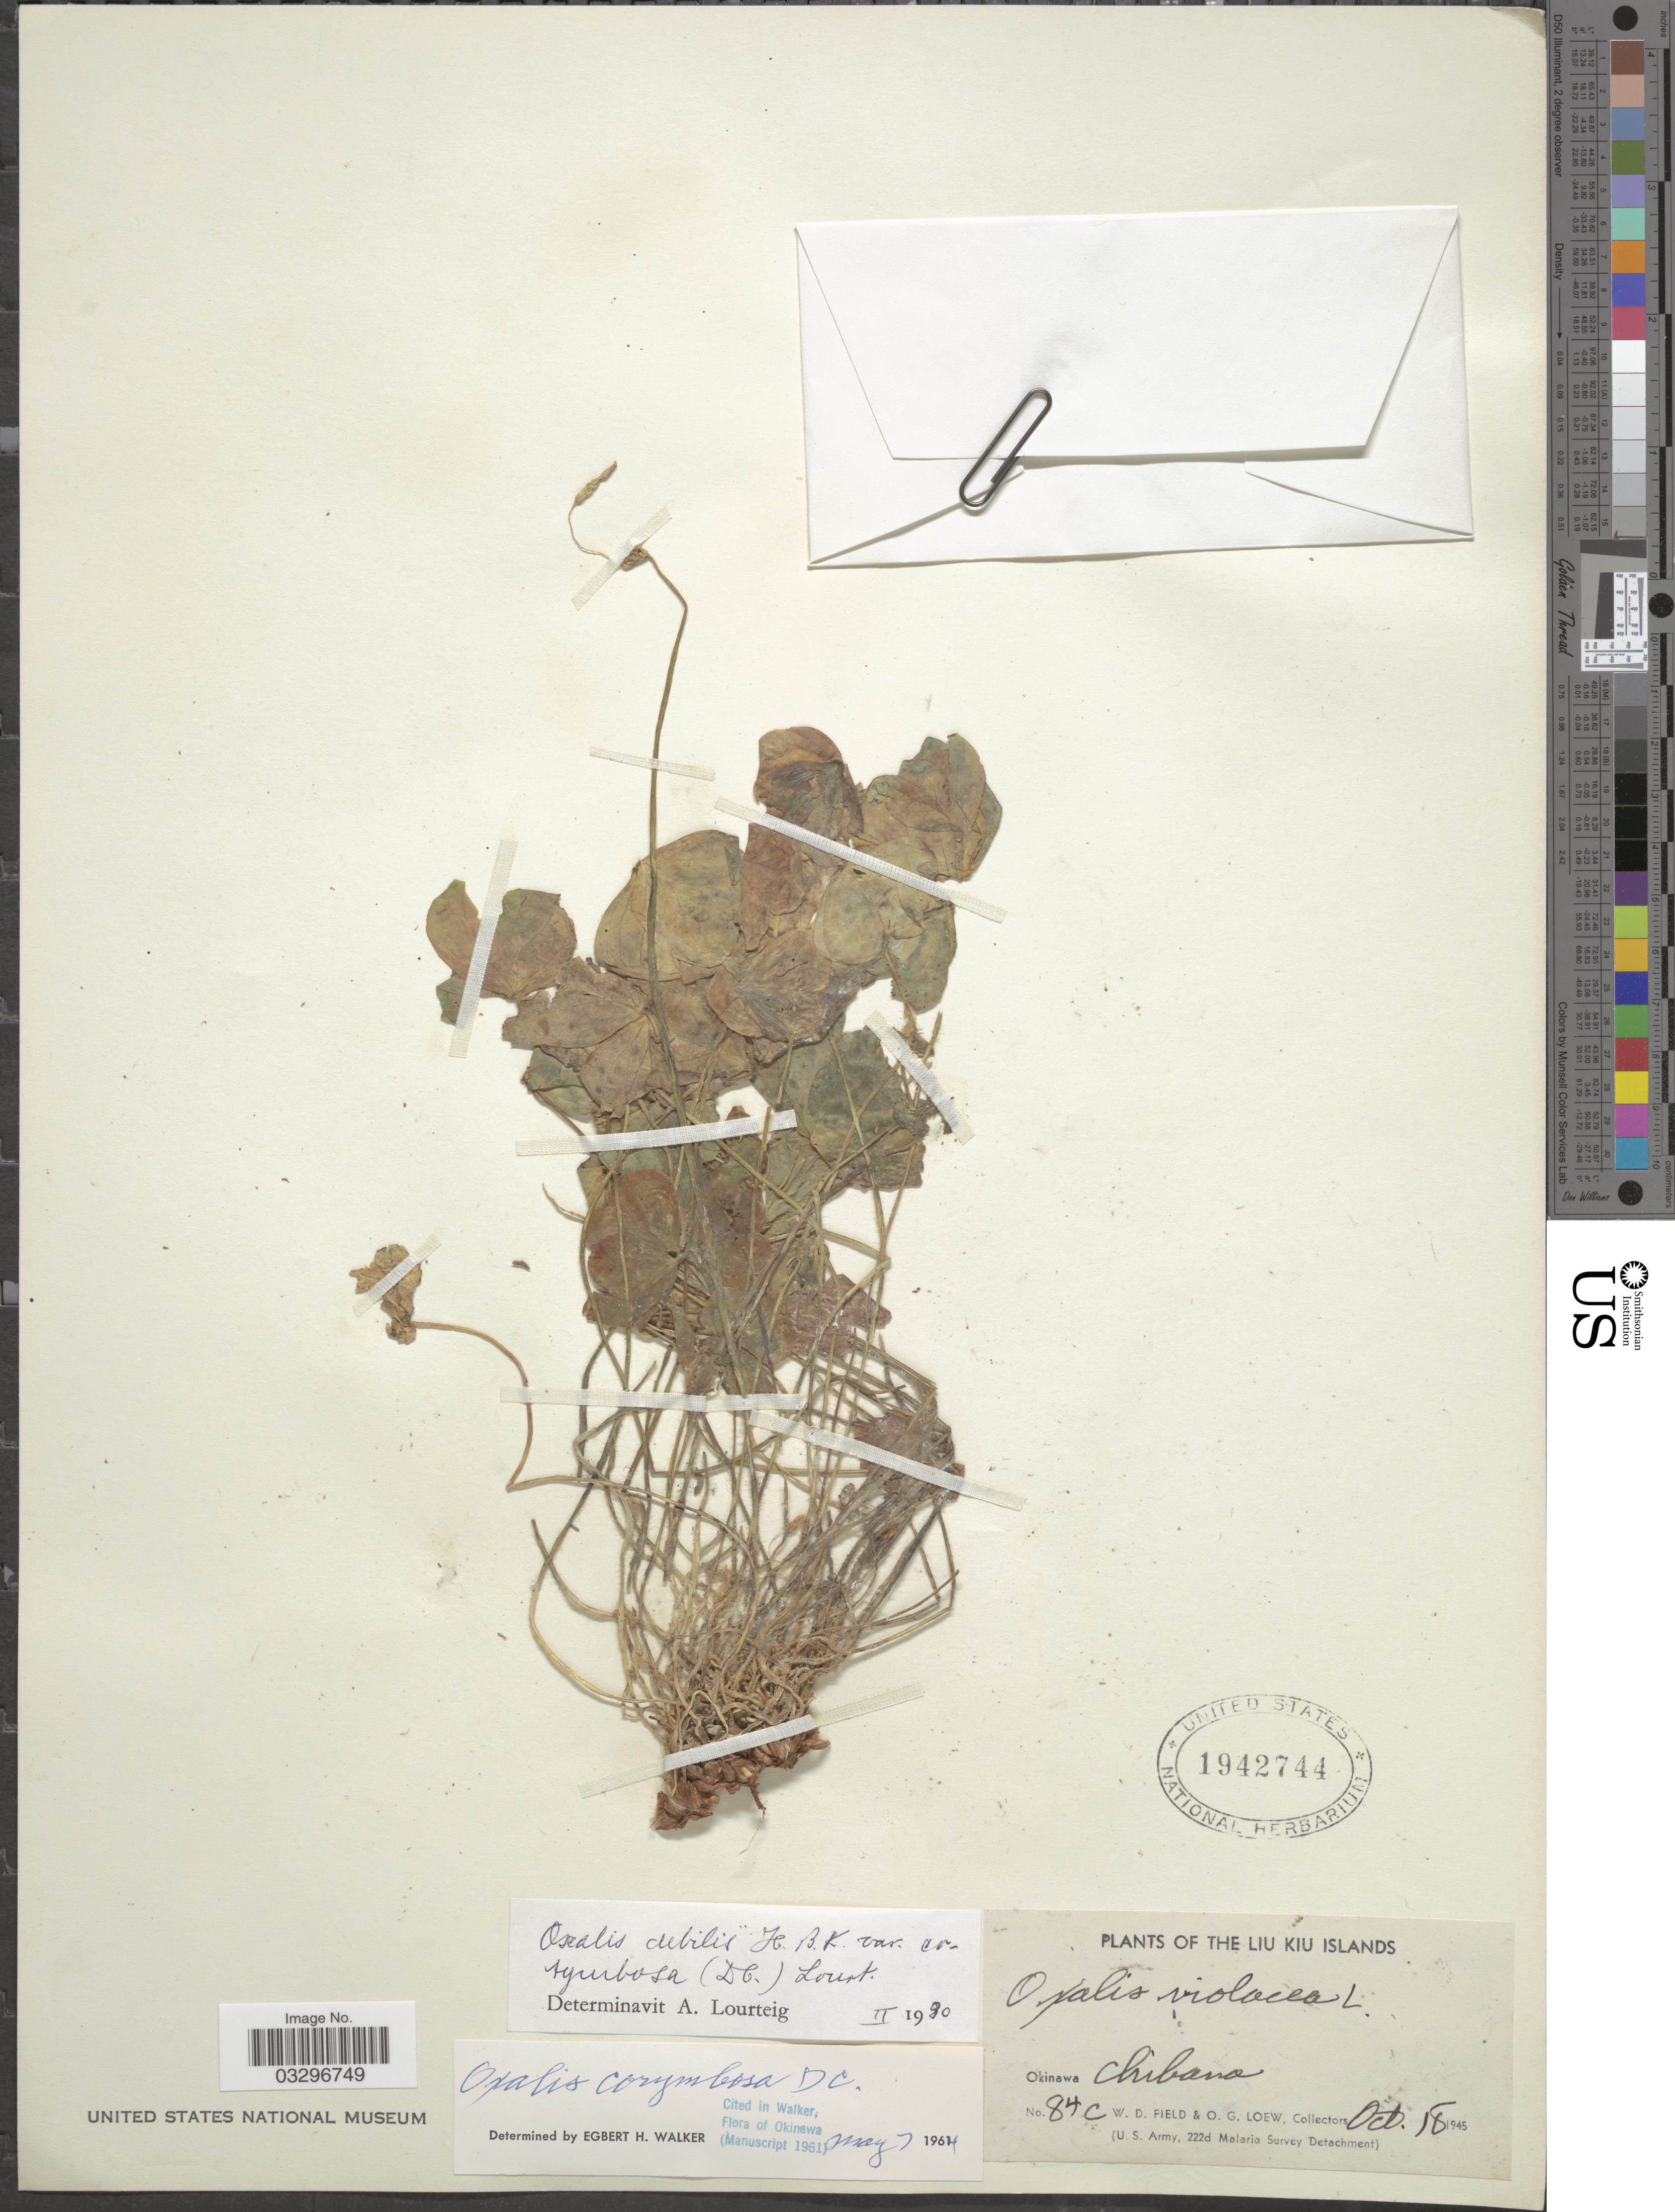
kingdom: Plantae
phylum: Tracheophyta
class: Magnoliopsida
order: Oxalidales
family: Oxalidaceae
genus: Oxalis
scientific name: Oxalis debilis var. corymbosa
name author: (DC.) Lourteig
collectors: W. D. Field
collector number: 84C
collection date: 1945-10-18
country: Japan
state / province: Okinawa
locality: The Liu Kiu Islands, Chibana.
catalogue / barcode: US 1942744